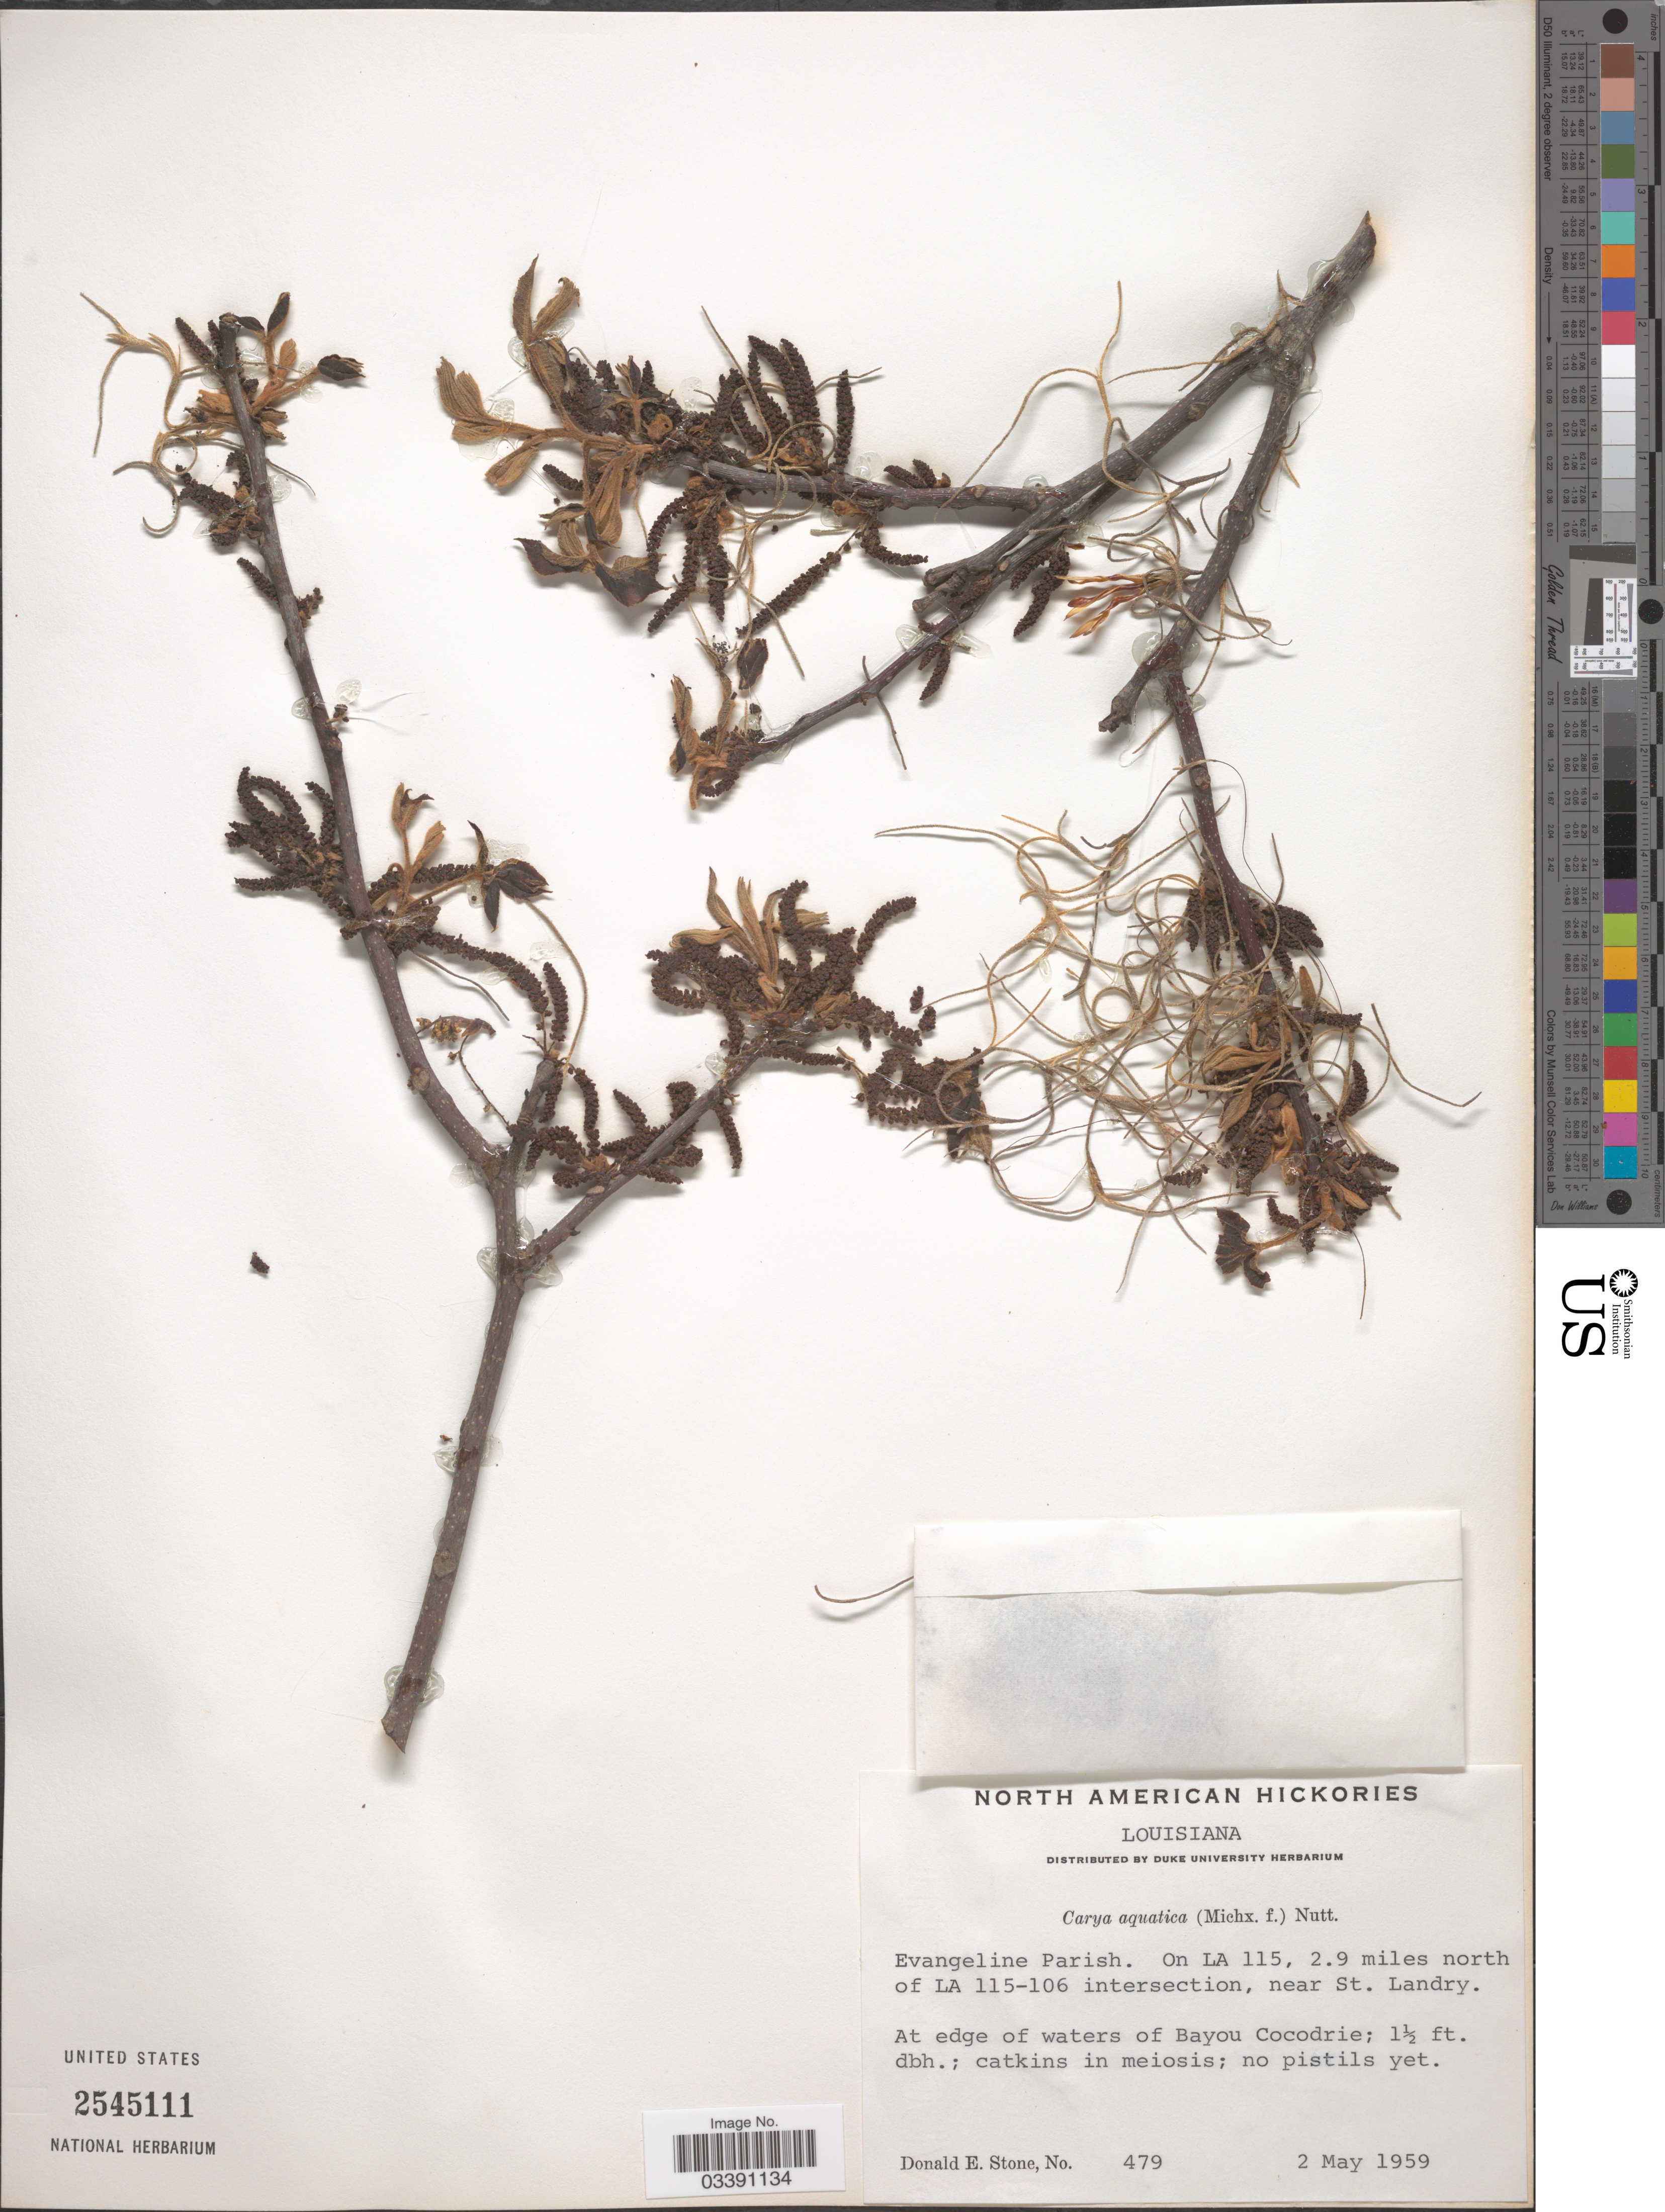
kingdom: Plantae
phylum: Tracheophyta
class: Magnoliopsida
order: Fagales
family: Juglandaceae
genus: Carya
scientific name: Carya aquatica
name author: (F. Michx.) Nutt.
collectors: D. Stone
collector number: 479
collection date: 1959-05-02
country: United States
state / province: Louisiana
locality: Evangeline Parish. On LA 115, 2.9 miles north of LA 115-106 intersection, near St. Landry. At edge of waters of Bayou Cocodrie.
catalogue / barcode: US 2545111